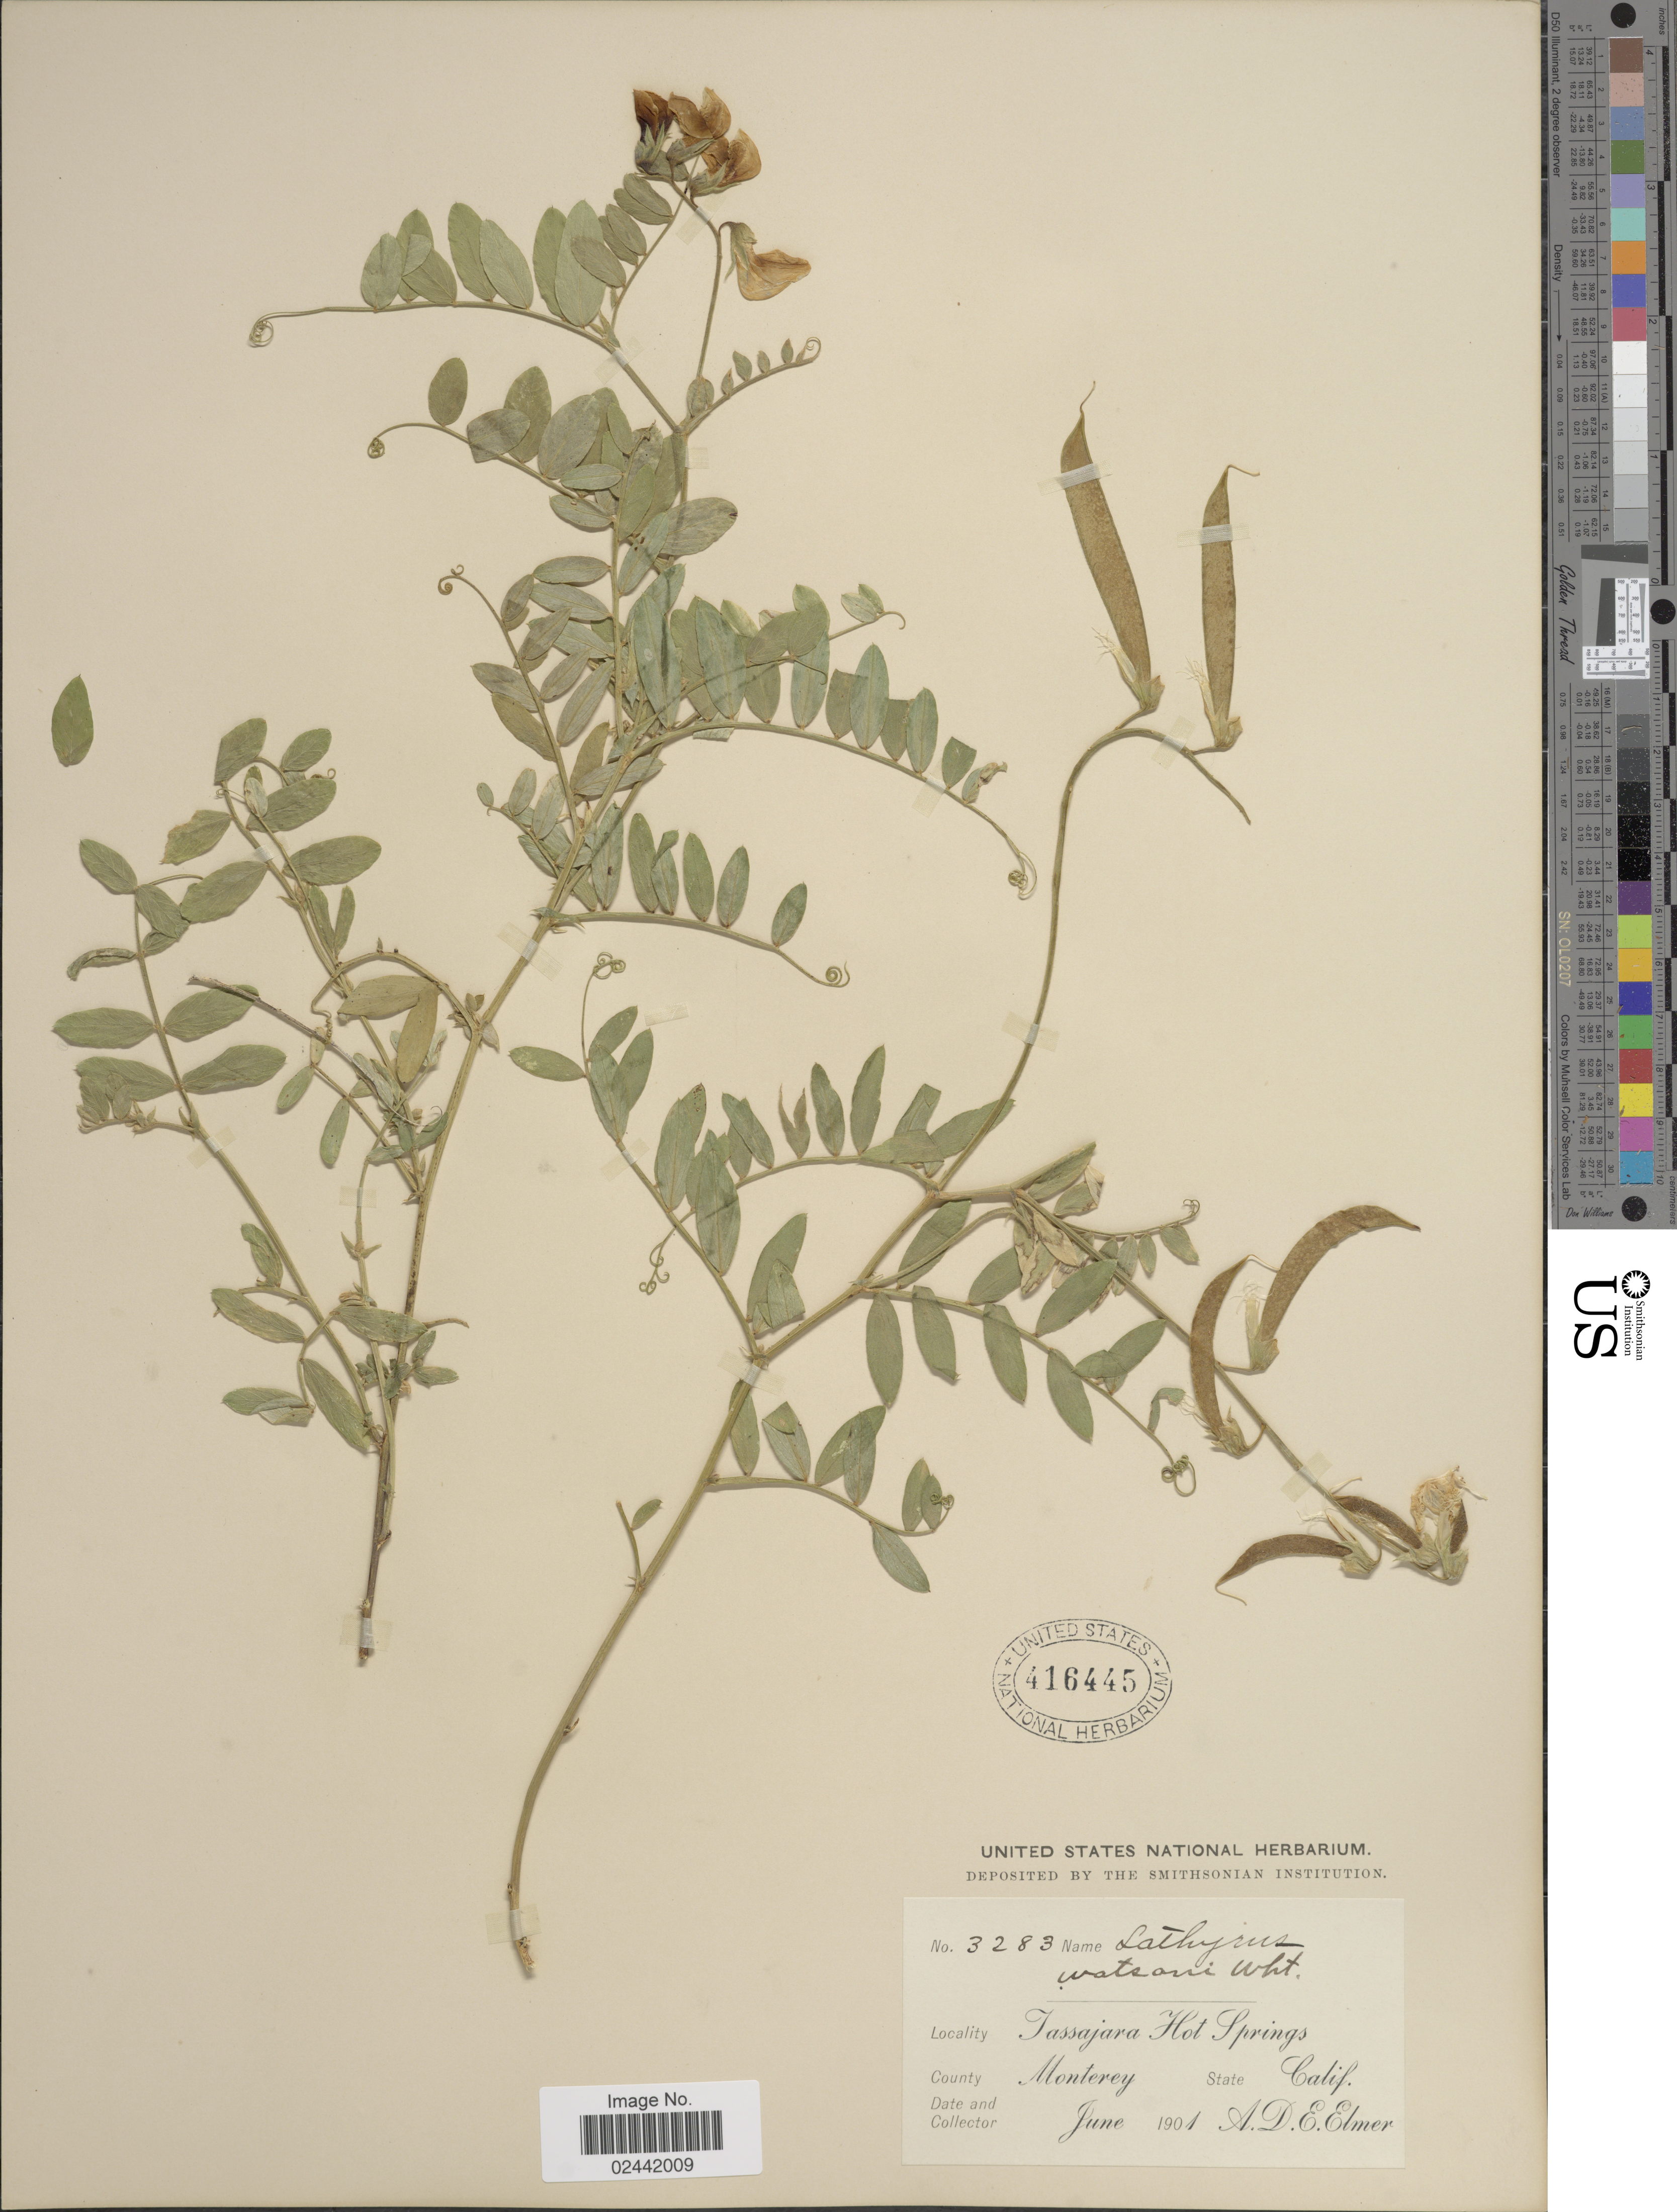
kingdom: Plantae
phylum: Tracheophyta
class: Magnoliopsida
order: Fabales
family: Fabaceae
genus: Lathyrus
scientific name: Lathyrus violaceus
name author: Greene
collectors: A. D. E. Elmer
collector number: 3283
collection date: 1901-10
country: United States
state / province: California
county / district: Monterey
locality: Tassajara Hot Springs. County: Monterey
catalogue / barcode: US 416445